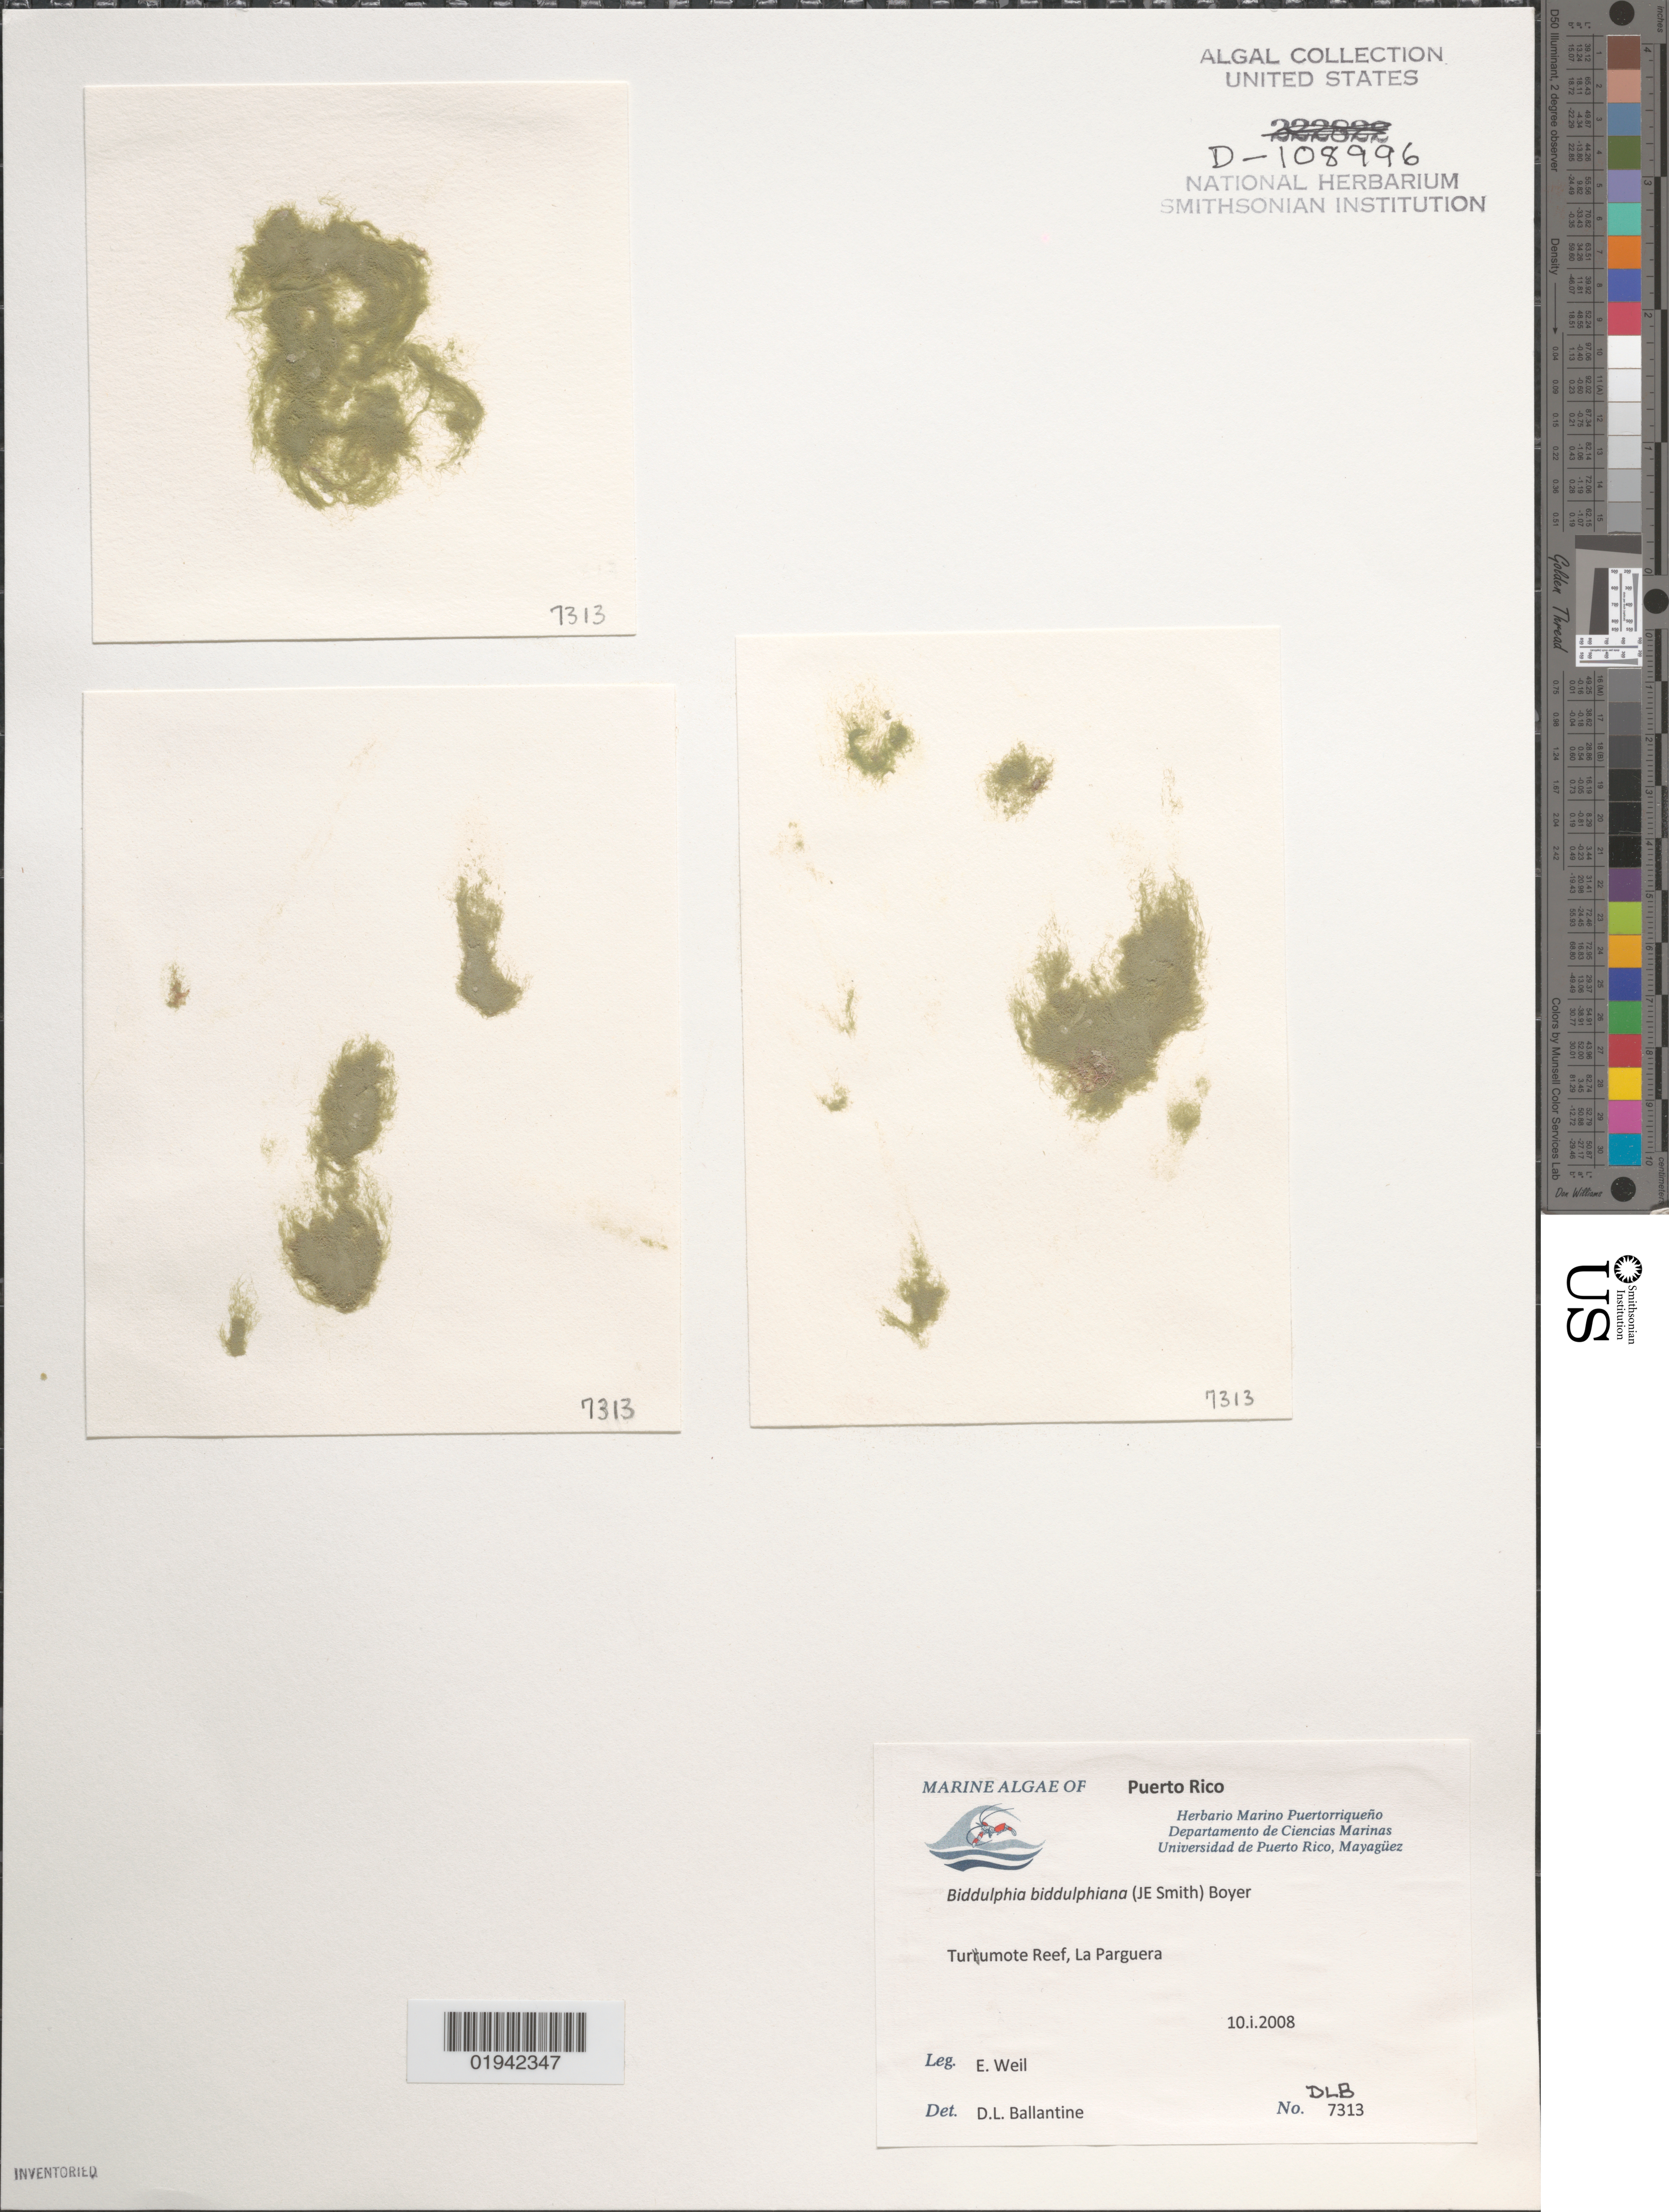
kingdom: Chromista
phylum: Ochrophyta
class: Bacillariophyceae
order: Biddulphiales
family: Biddulphiaceae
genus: Biddulphia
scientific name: Biddulphia biddulphiana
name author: (Sm.) C.S. Boyer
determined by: Ballantine, D. L.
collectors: E. Weil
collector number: DLB 7313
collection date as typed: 10 Jan 2008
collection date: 2008-01-10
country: Puerto Rico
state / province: Lajas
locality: Turumote Reef, La Parguera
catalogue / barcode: US D108996